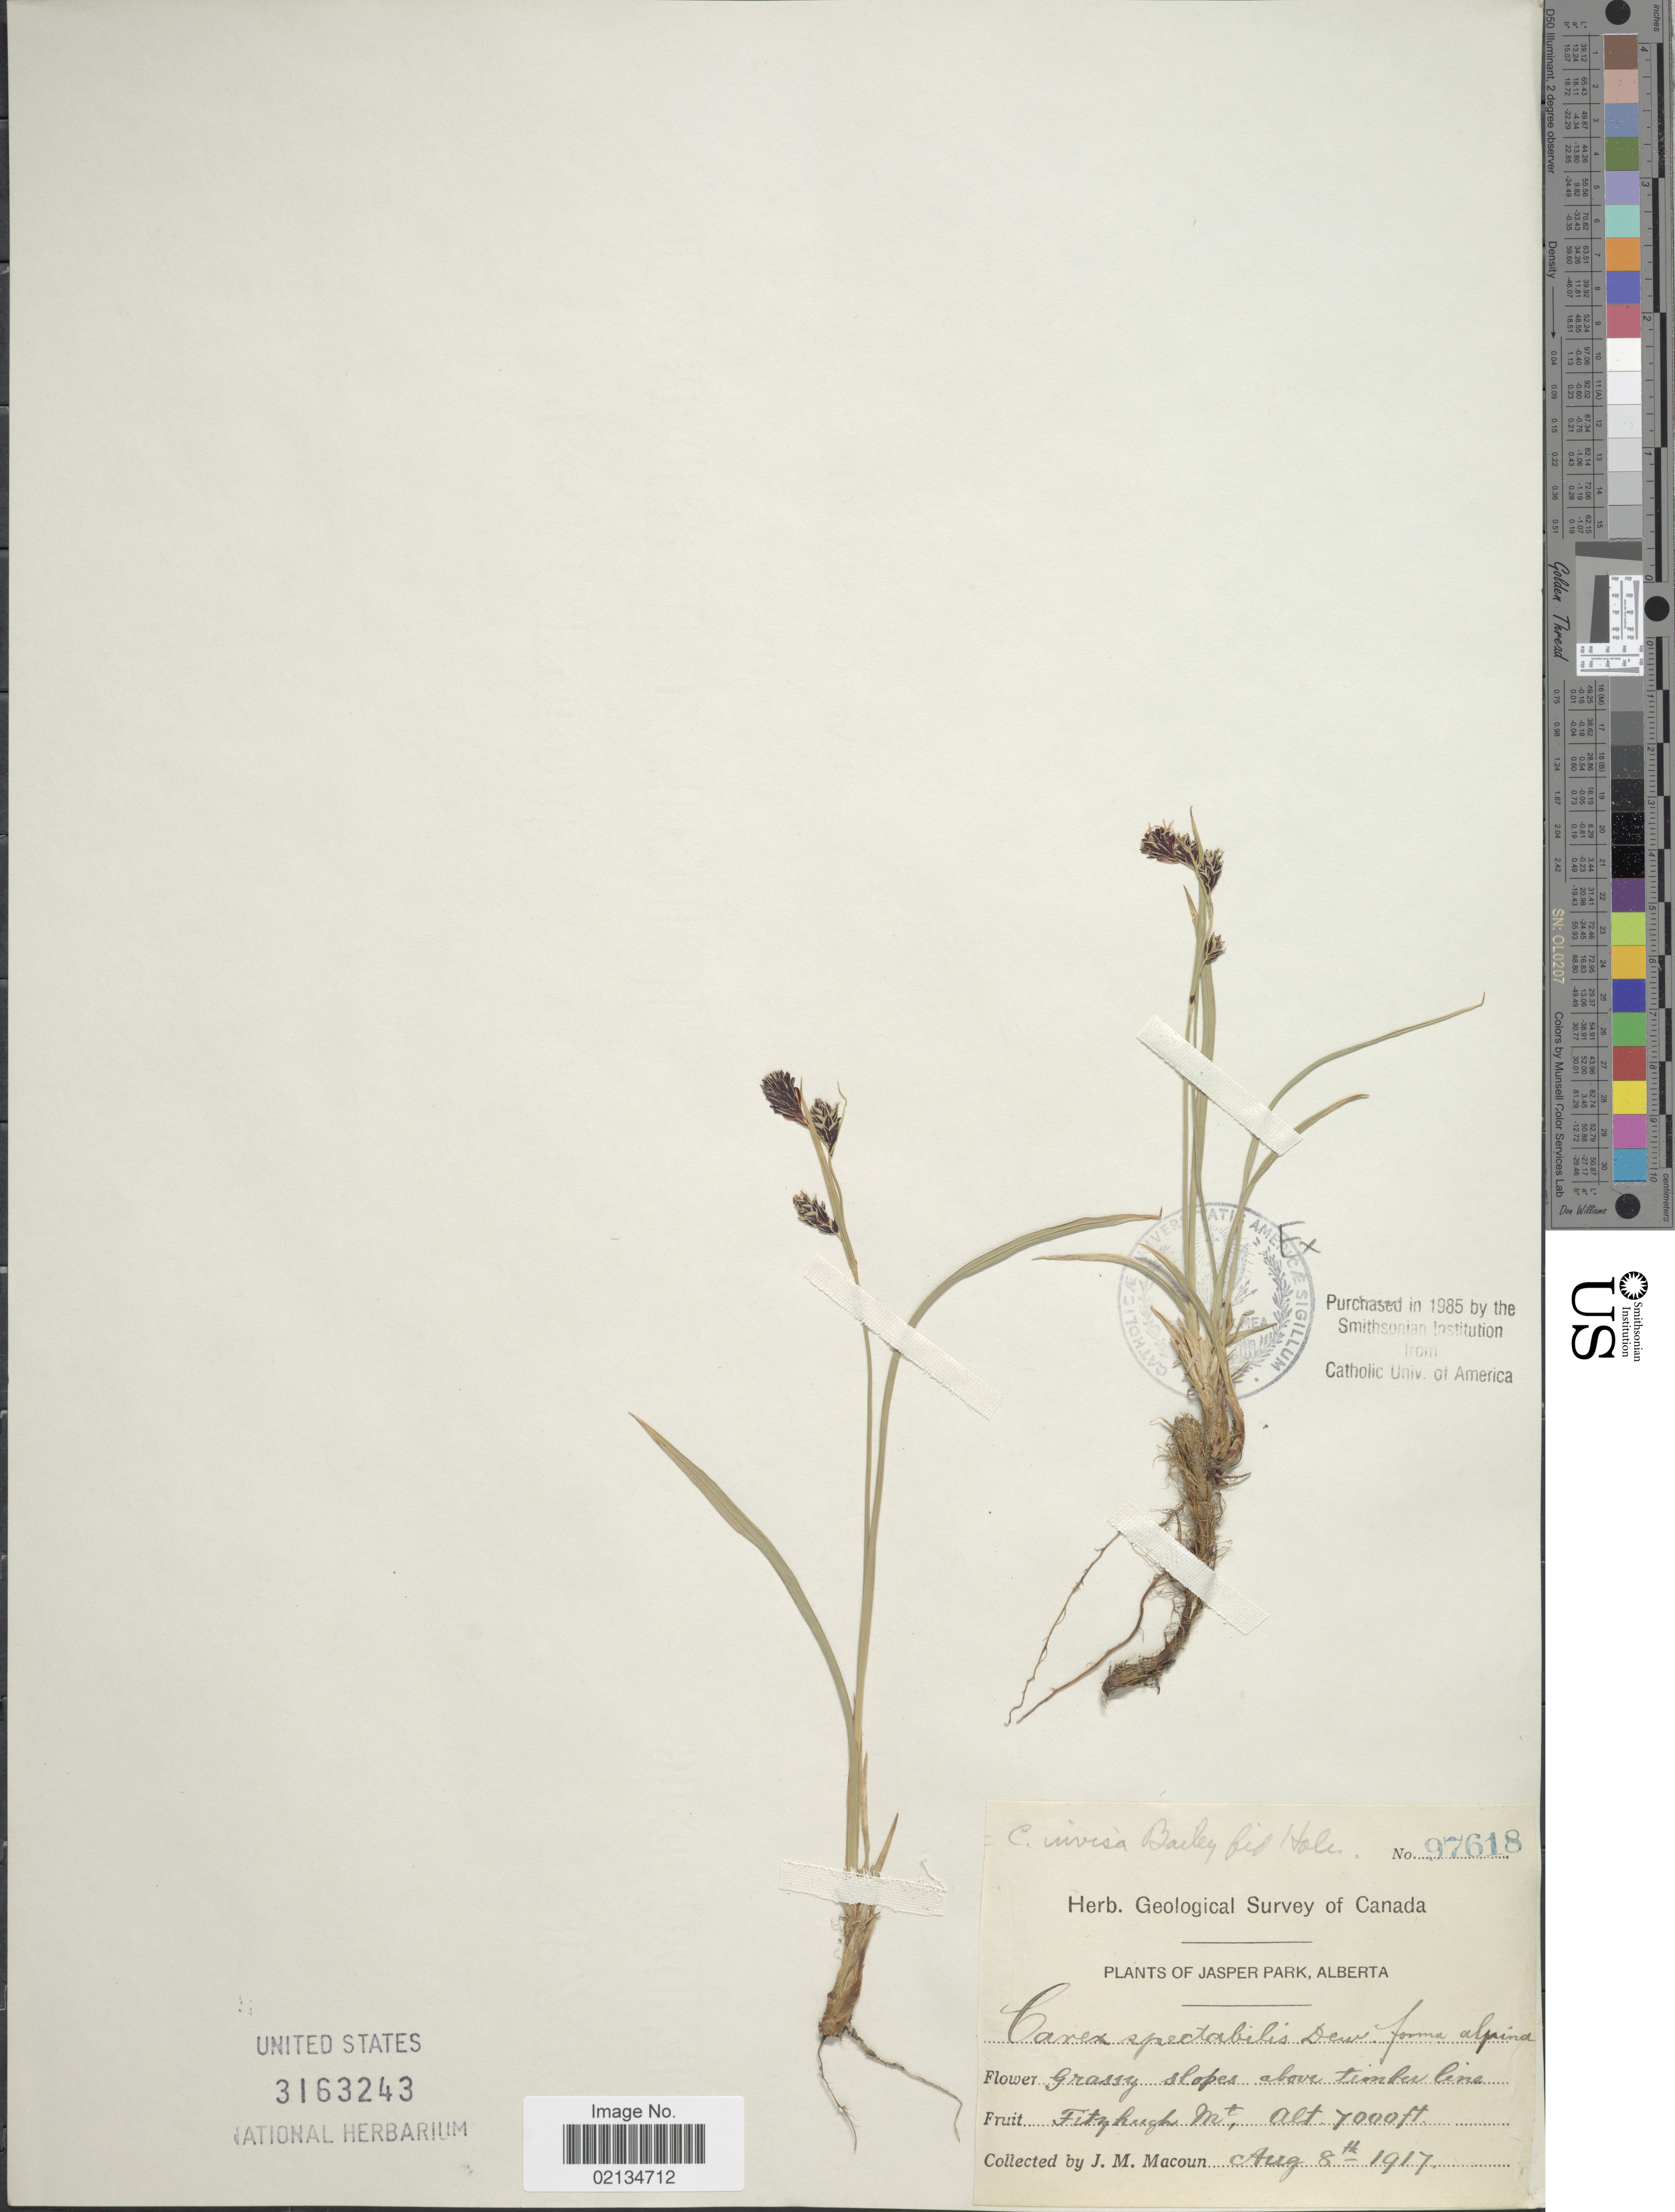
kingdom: Plantae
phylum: Tracheophyta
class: Liliopsida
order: Poales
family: Cyperaceae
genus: Carex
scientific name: Carex spectabilis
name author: Dewey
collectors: J. M. Macoun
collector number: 97618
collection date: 1917-08-08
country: Canada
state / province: Alberta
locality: Jasper Park, Fitzhugh Mt.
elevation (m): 2134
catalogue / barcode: US 3163243